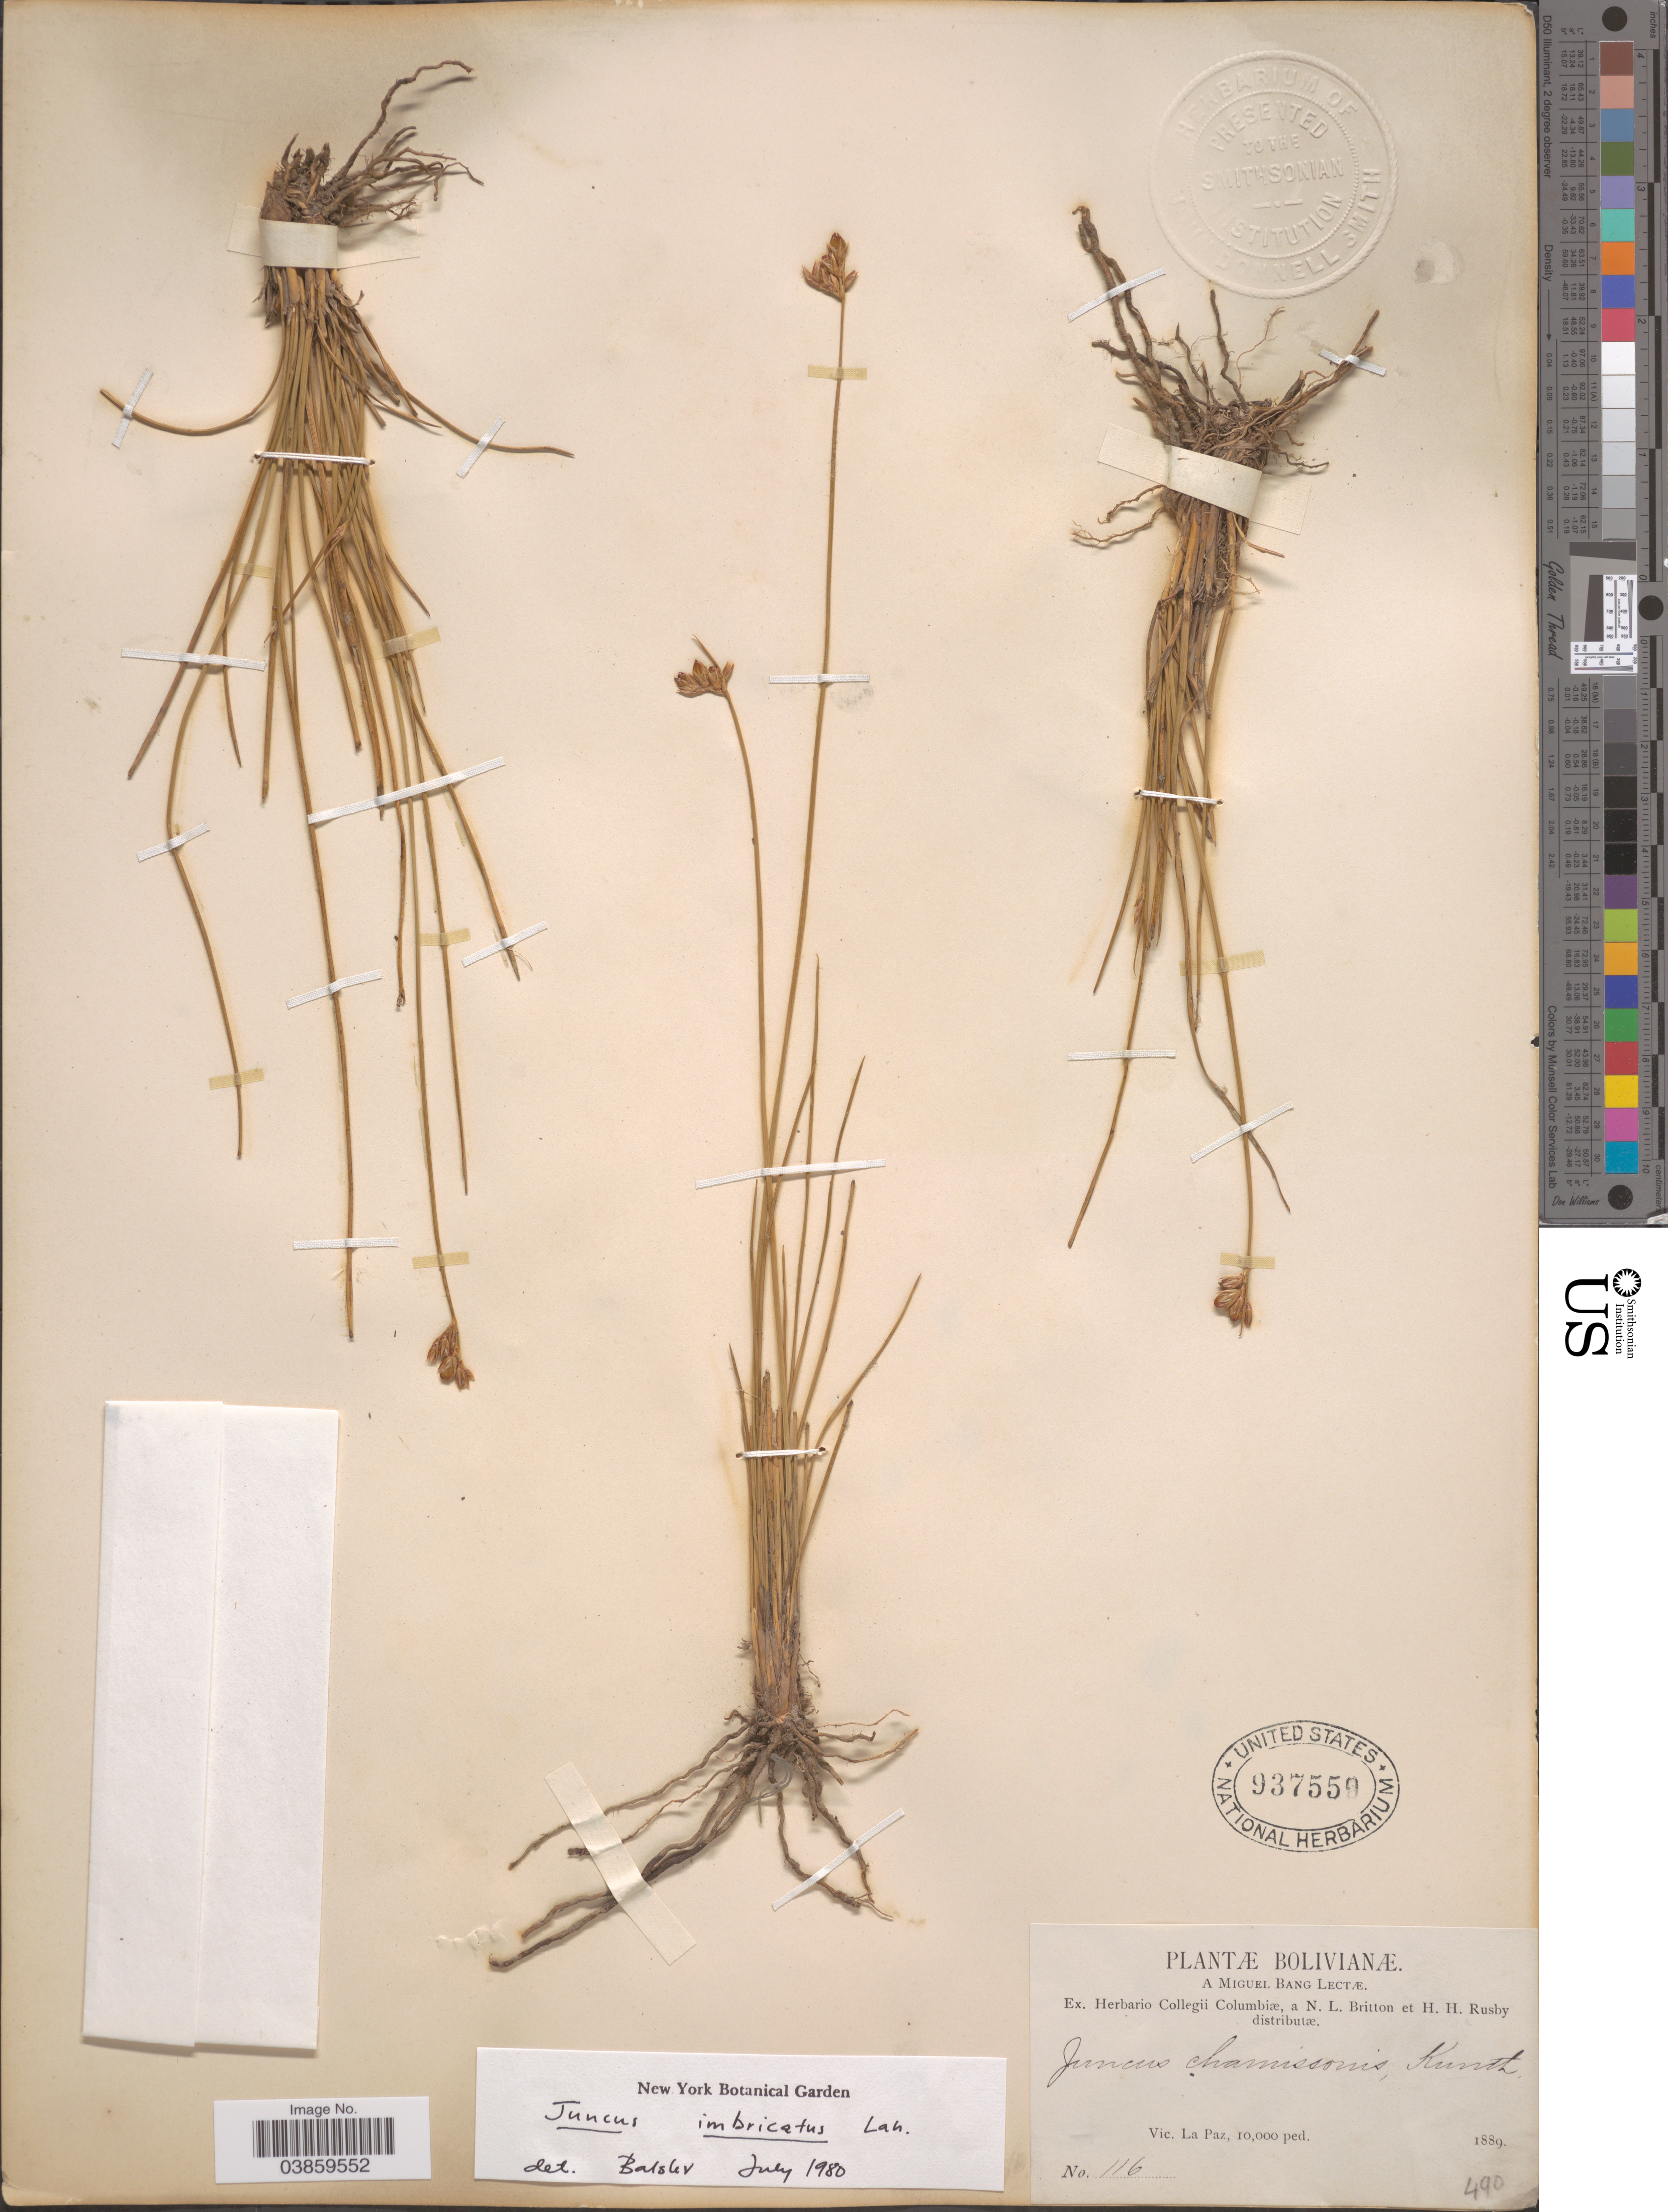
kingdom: Plantae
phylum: Tracheophyta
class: Liliopsida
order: Poales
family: Juncaceae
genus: Juncus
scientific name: Juncus imbricatus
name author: Laharpe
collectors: M. Bang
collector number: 116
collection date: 1889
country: Bolivia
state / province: La Paz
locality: Vic. La Paz.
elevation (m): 3048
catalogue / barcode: US 937559